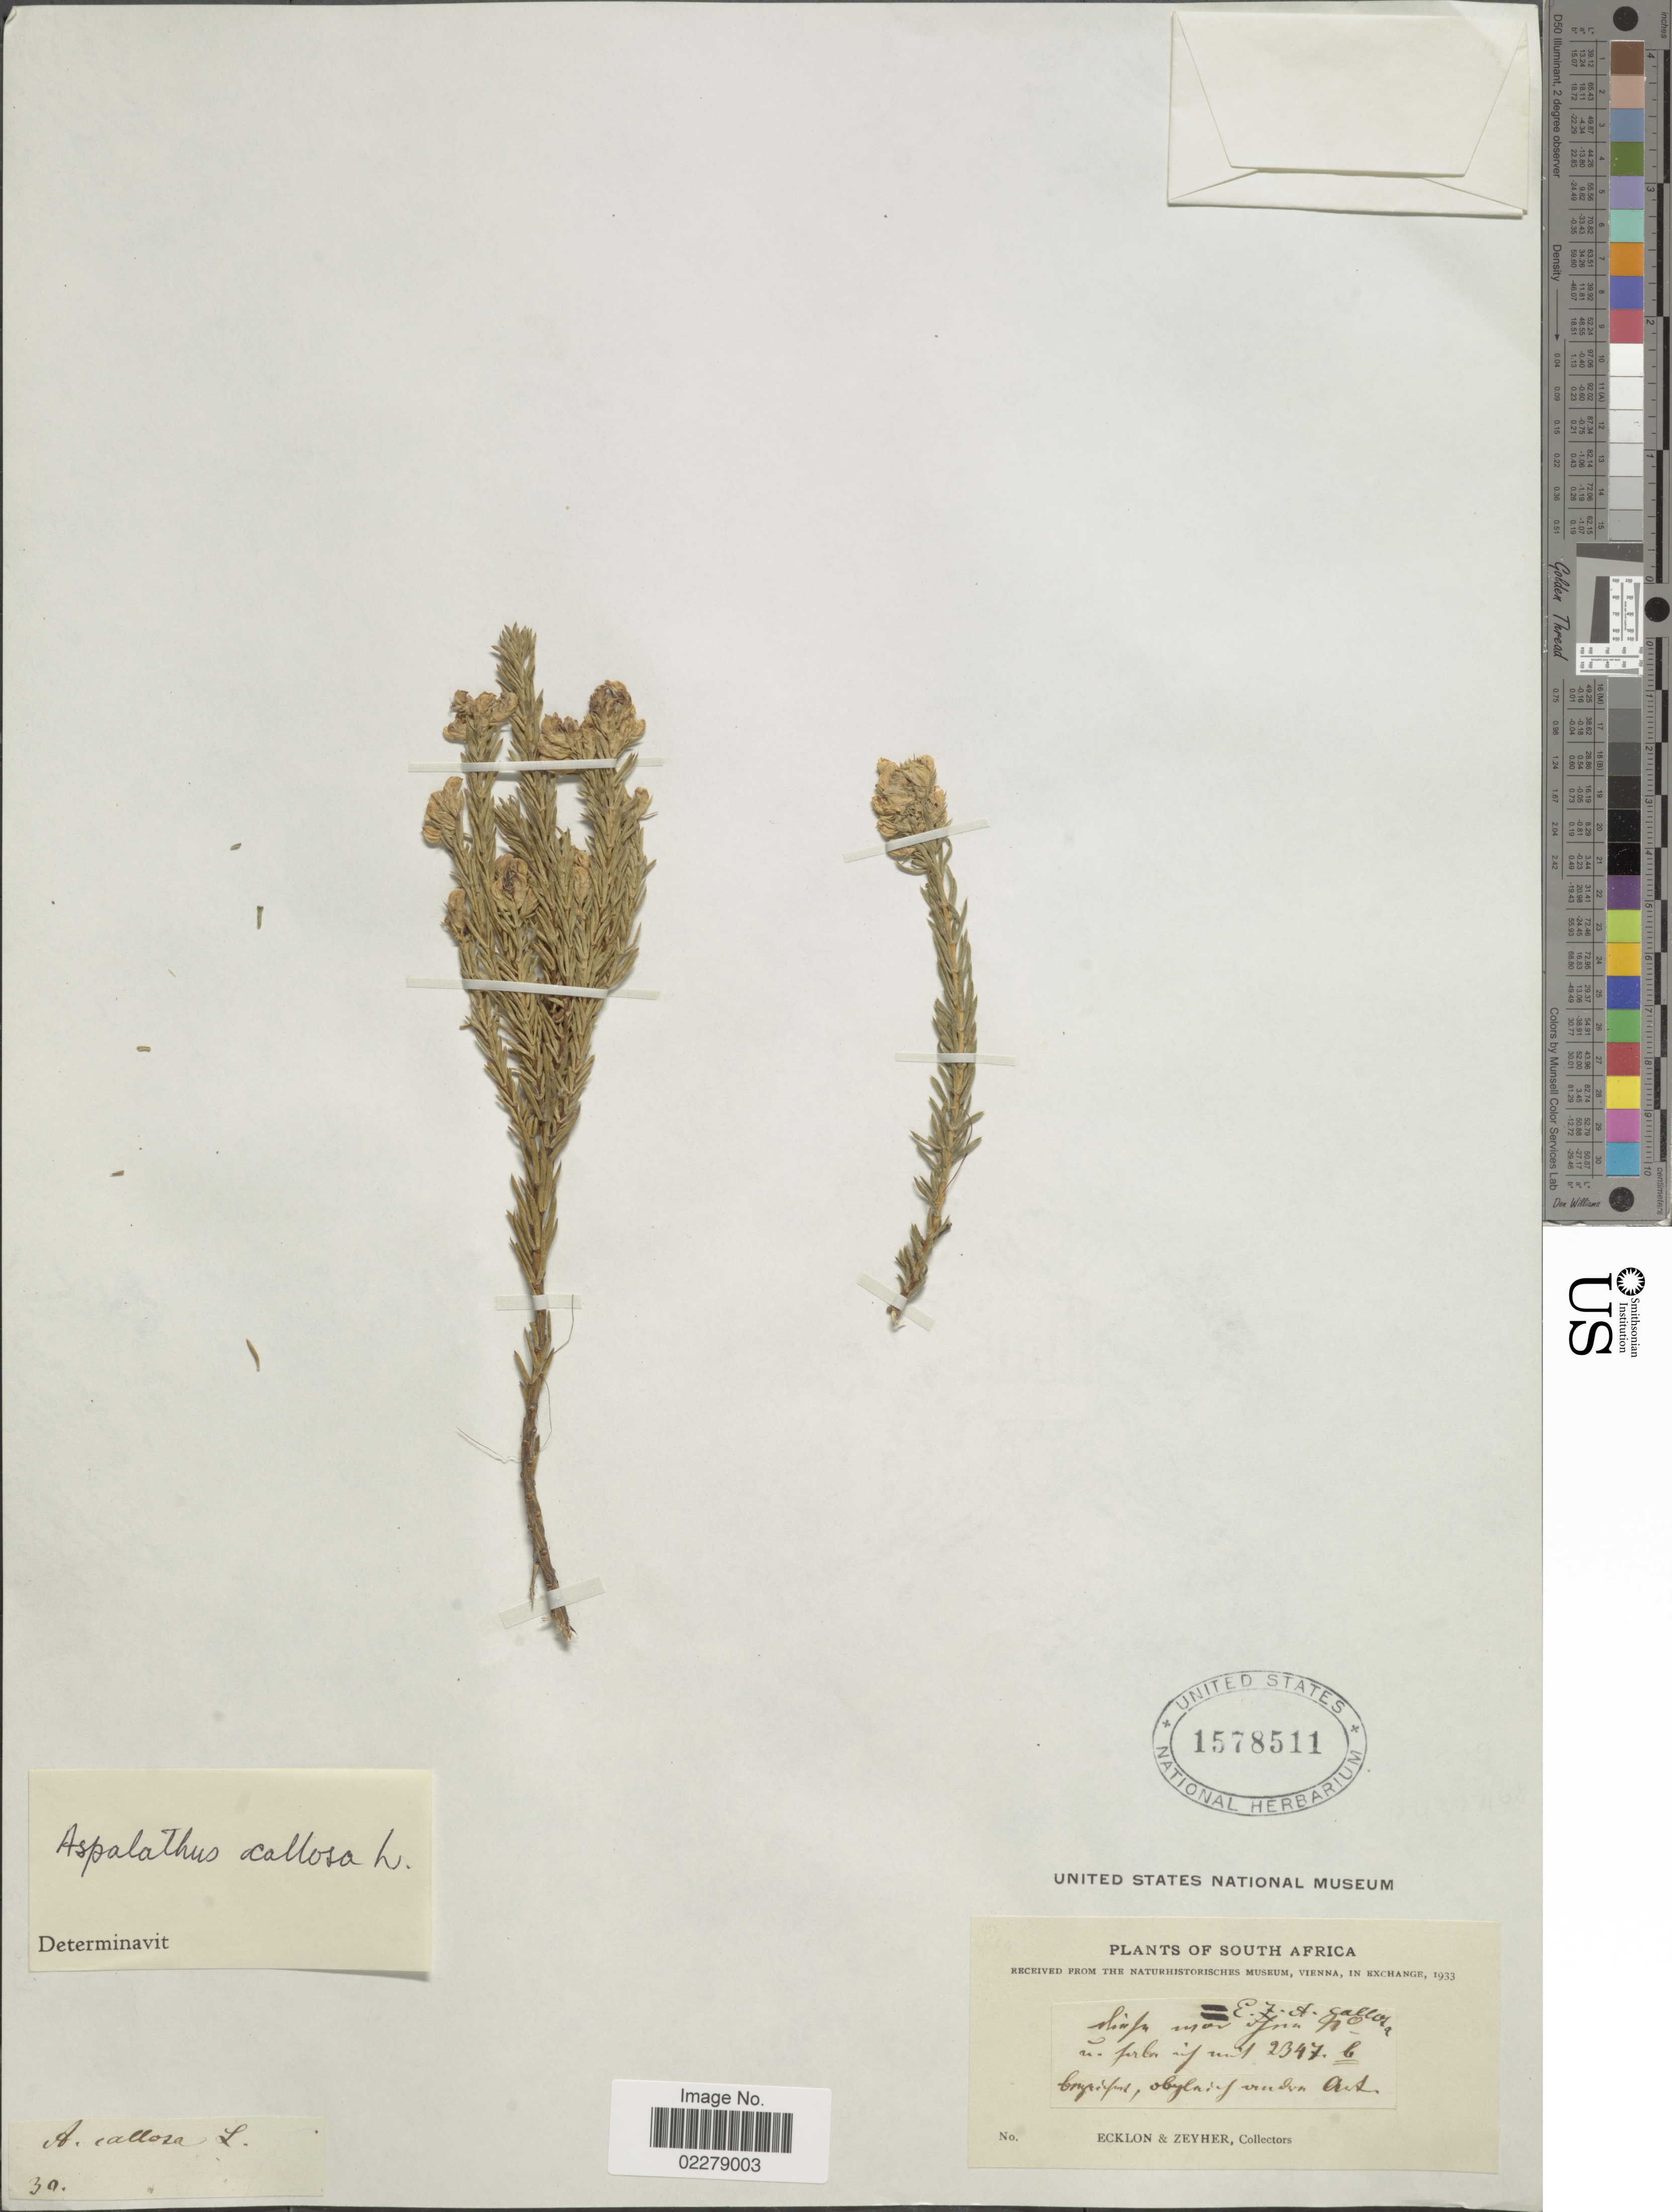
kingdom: Plantae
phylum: Tracheophyta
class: Magnoliopsida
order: Fabales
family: Fabaceae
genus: Aspalathus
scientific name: Aspalathus callosa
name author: L.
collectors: -. Ecklon & -. Zeyher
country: South Africa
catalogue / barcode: US 1578511